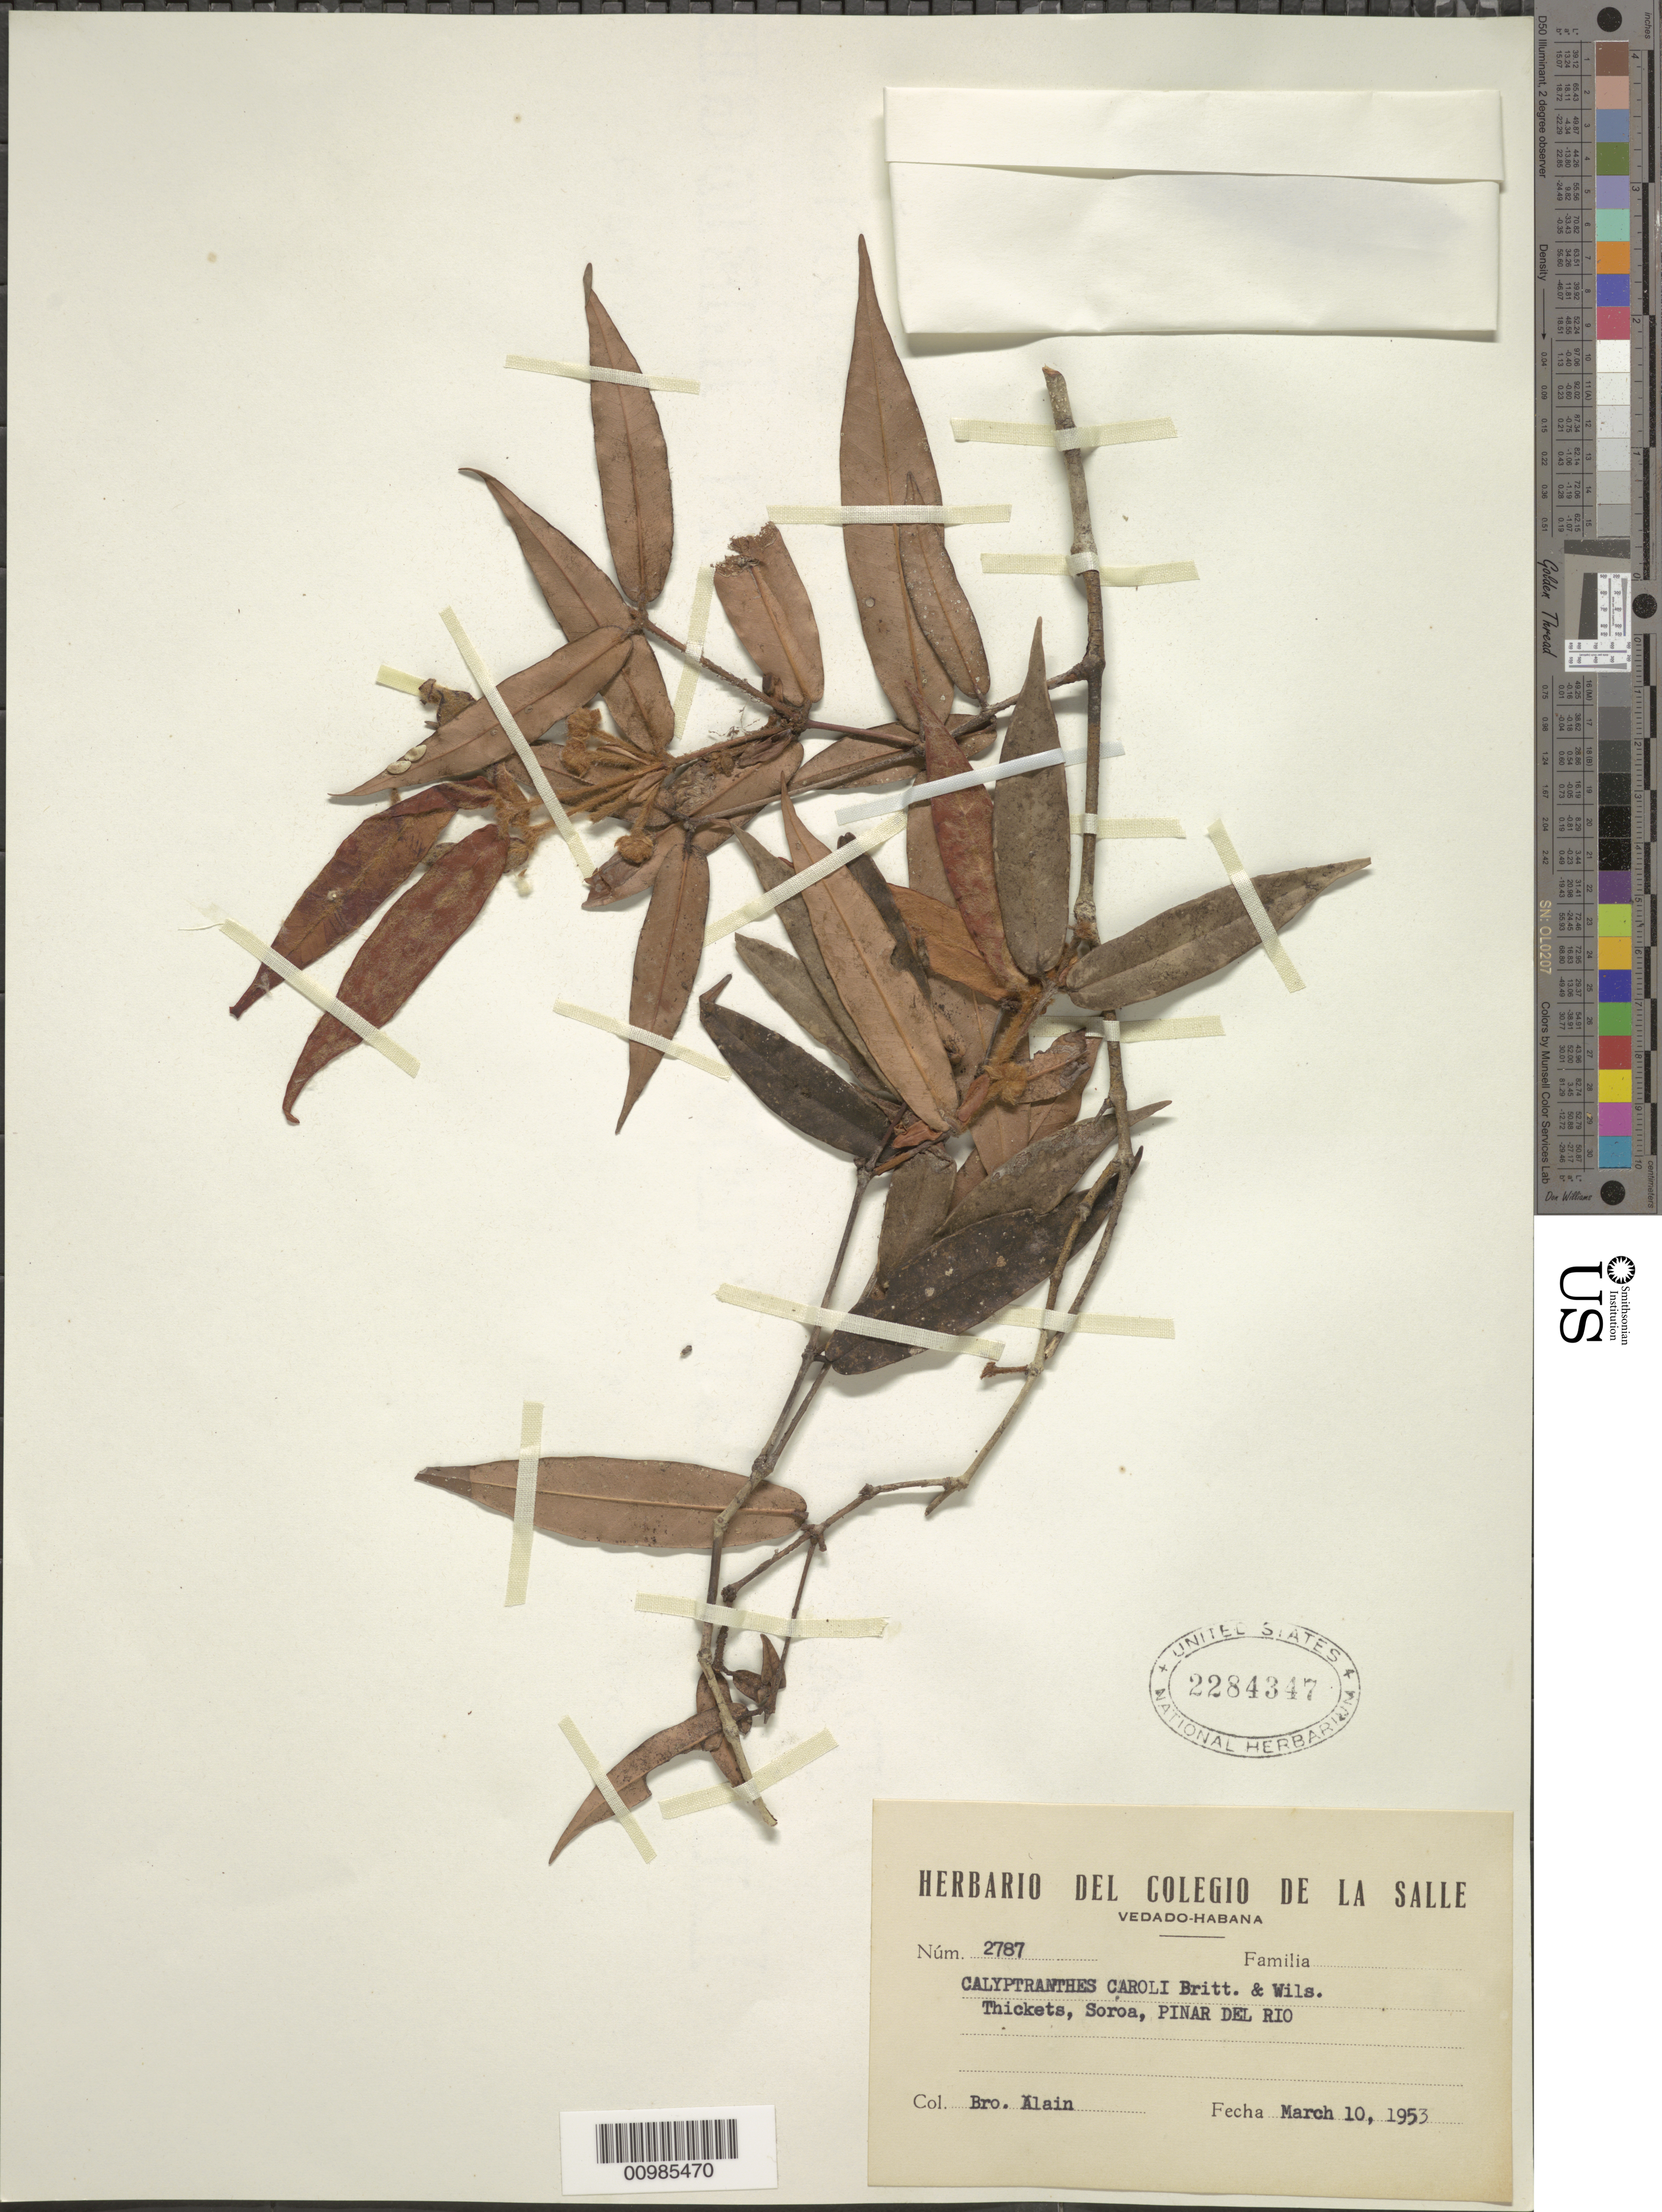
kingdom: Plantae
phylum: Tracheophyta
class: Magnoliopsida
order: Myrtales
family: Myrtaceae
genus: Myrcia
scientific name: Myrcia caroli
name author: (Britton & P. Wilson) Z. Acosta & K. Samra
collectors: A. H. Liogier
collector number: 2787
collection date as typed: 10 Mar 1953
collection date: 1953-03-10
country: Cuba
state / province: Pinar del Rio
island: Cuba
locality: Soroa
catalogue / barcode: US 2284347